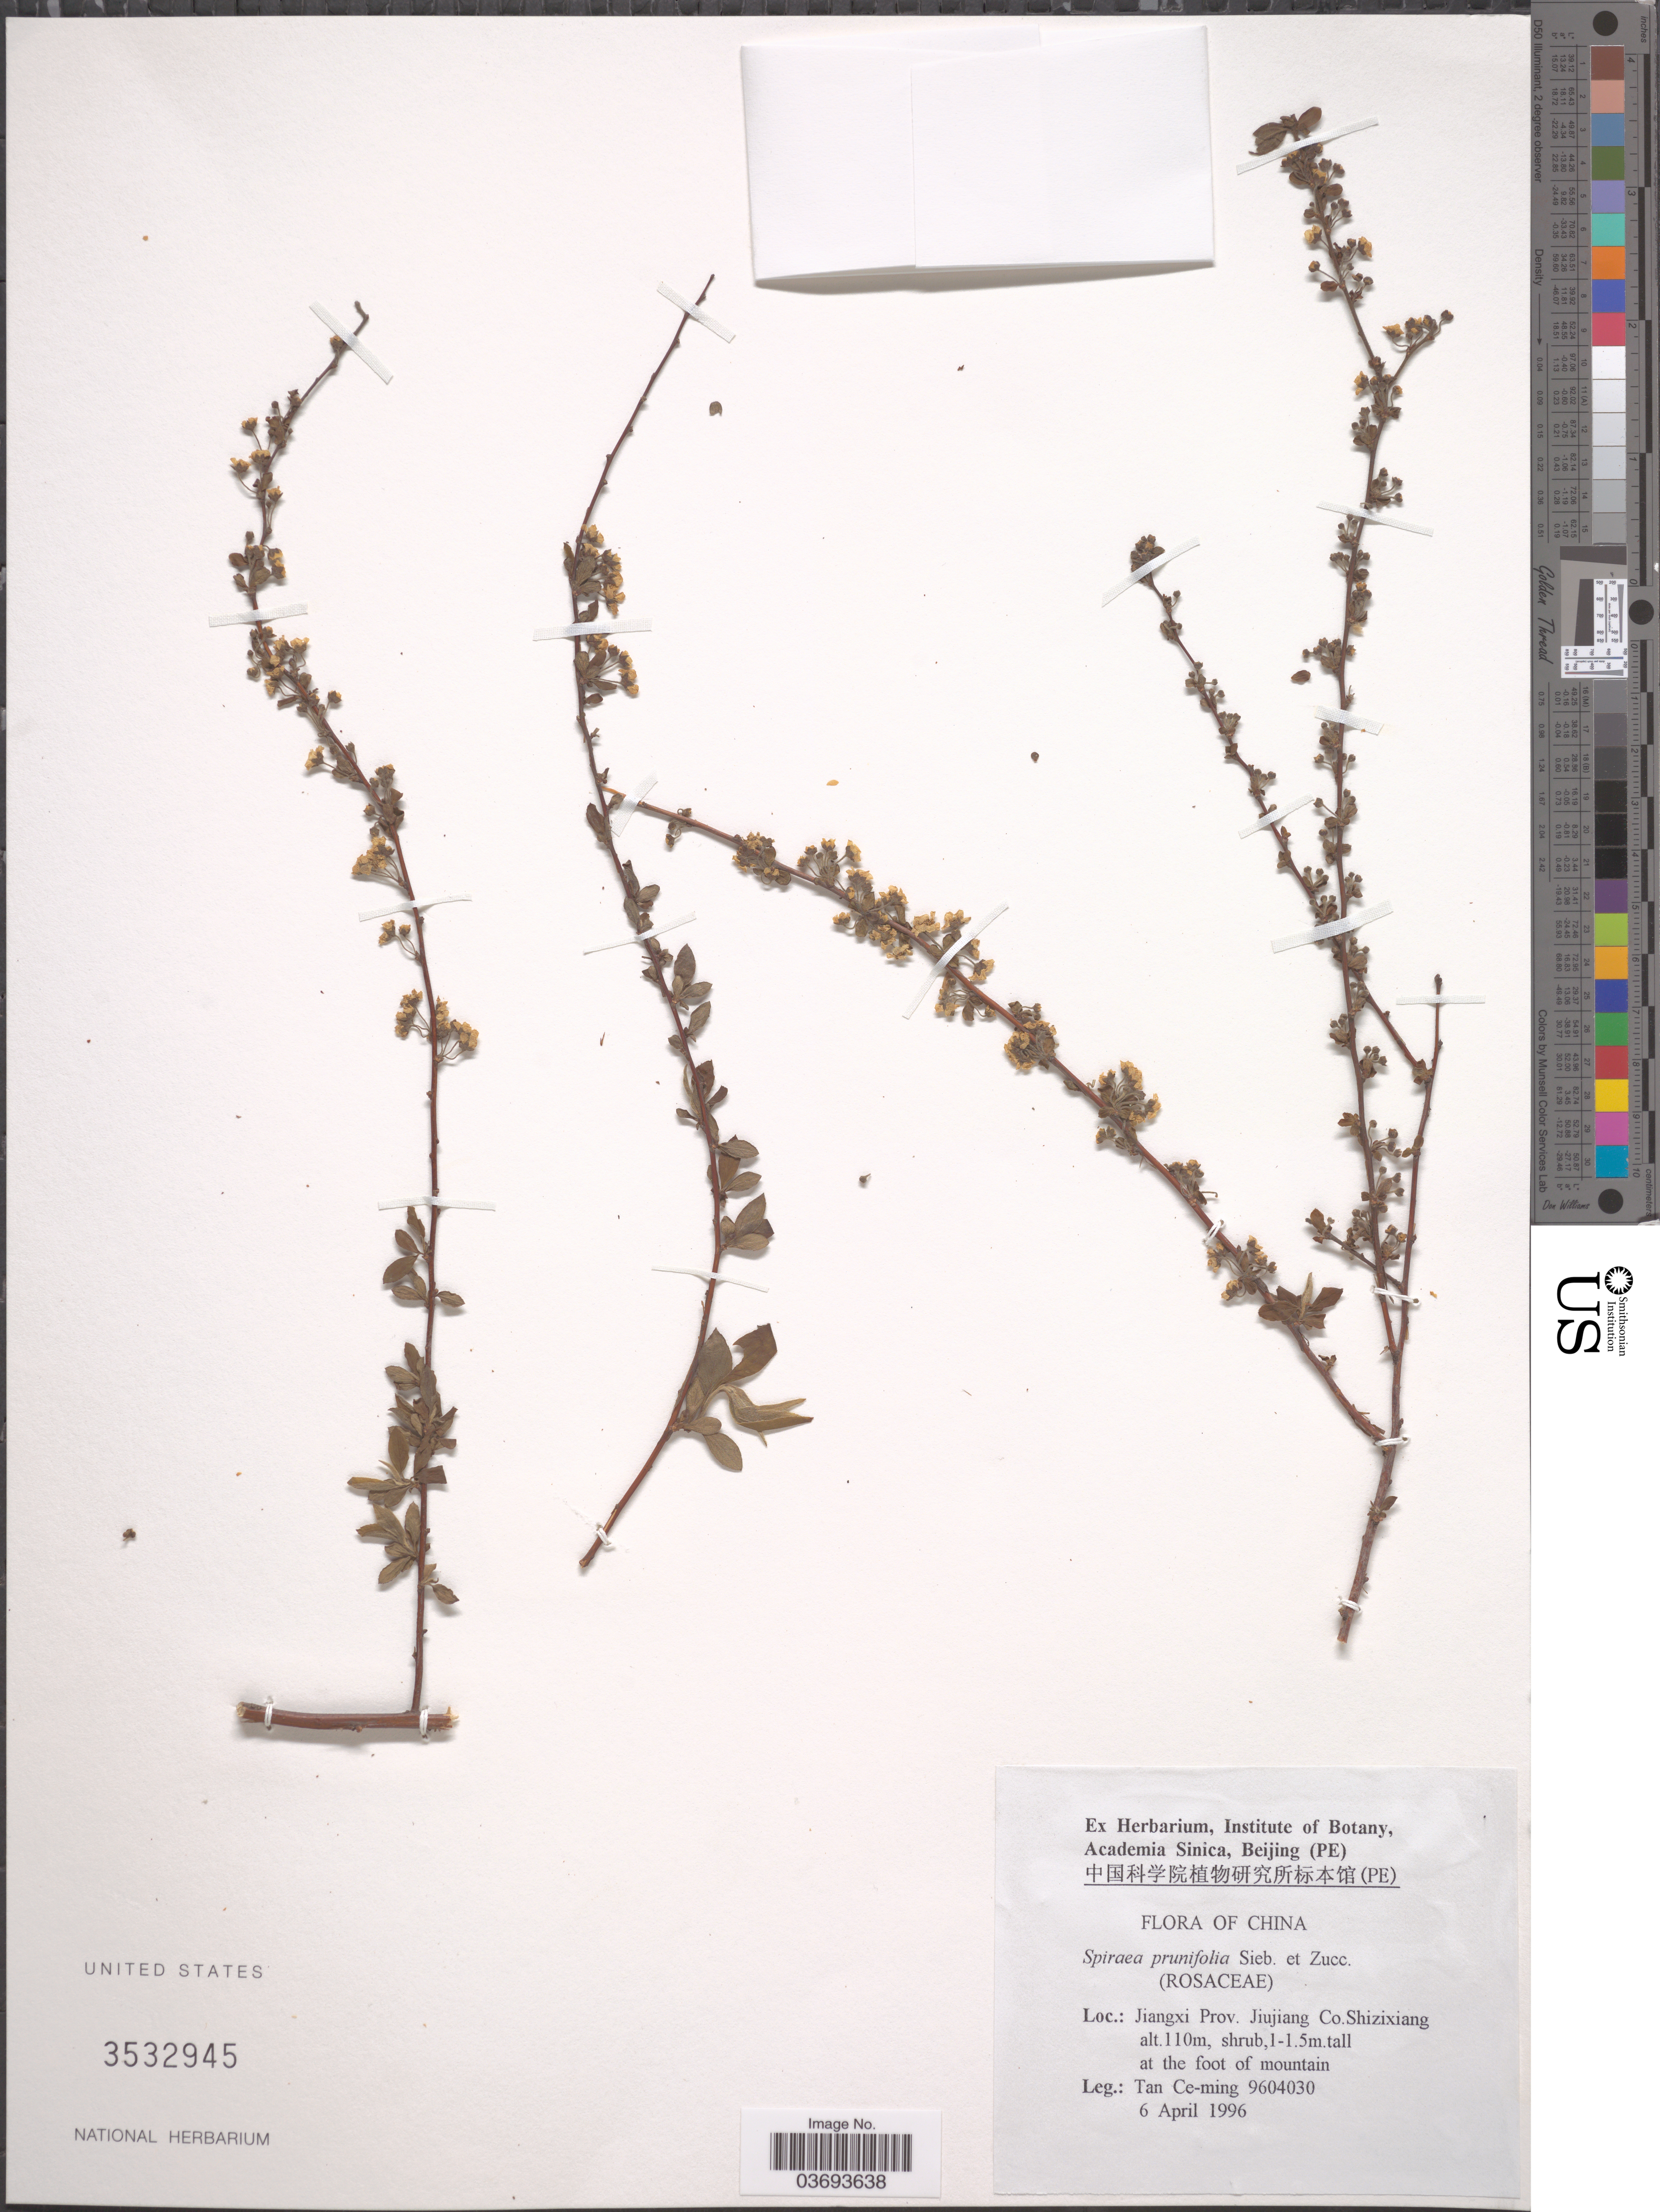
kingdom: Plantae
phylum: Tracheophyta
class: Magnoliopsida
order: Rosales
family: Rosaceae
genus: Spiraea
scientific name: Spiraea prunifolia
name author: Siebold & Zucc.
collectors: T. Ce-ming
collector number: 9604030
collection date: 1996-04-06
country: China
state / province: Jiangxi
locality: Jiujiang Co. Shizixiang. At the foot of mountain.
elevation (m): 110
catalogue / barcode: US 3532945